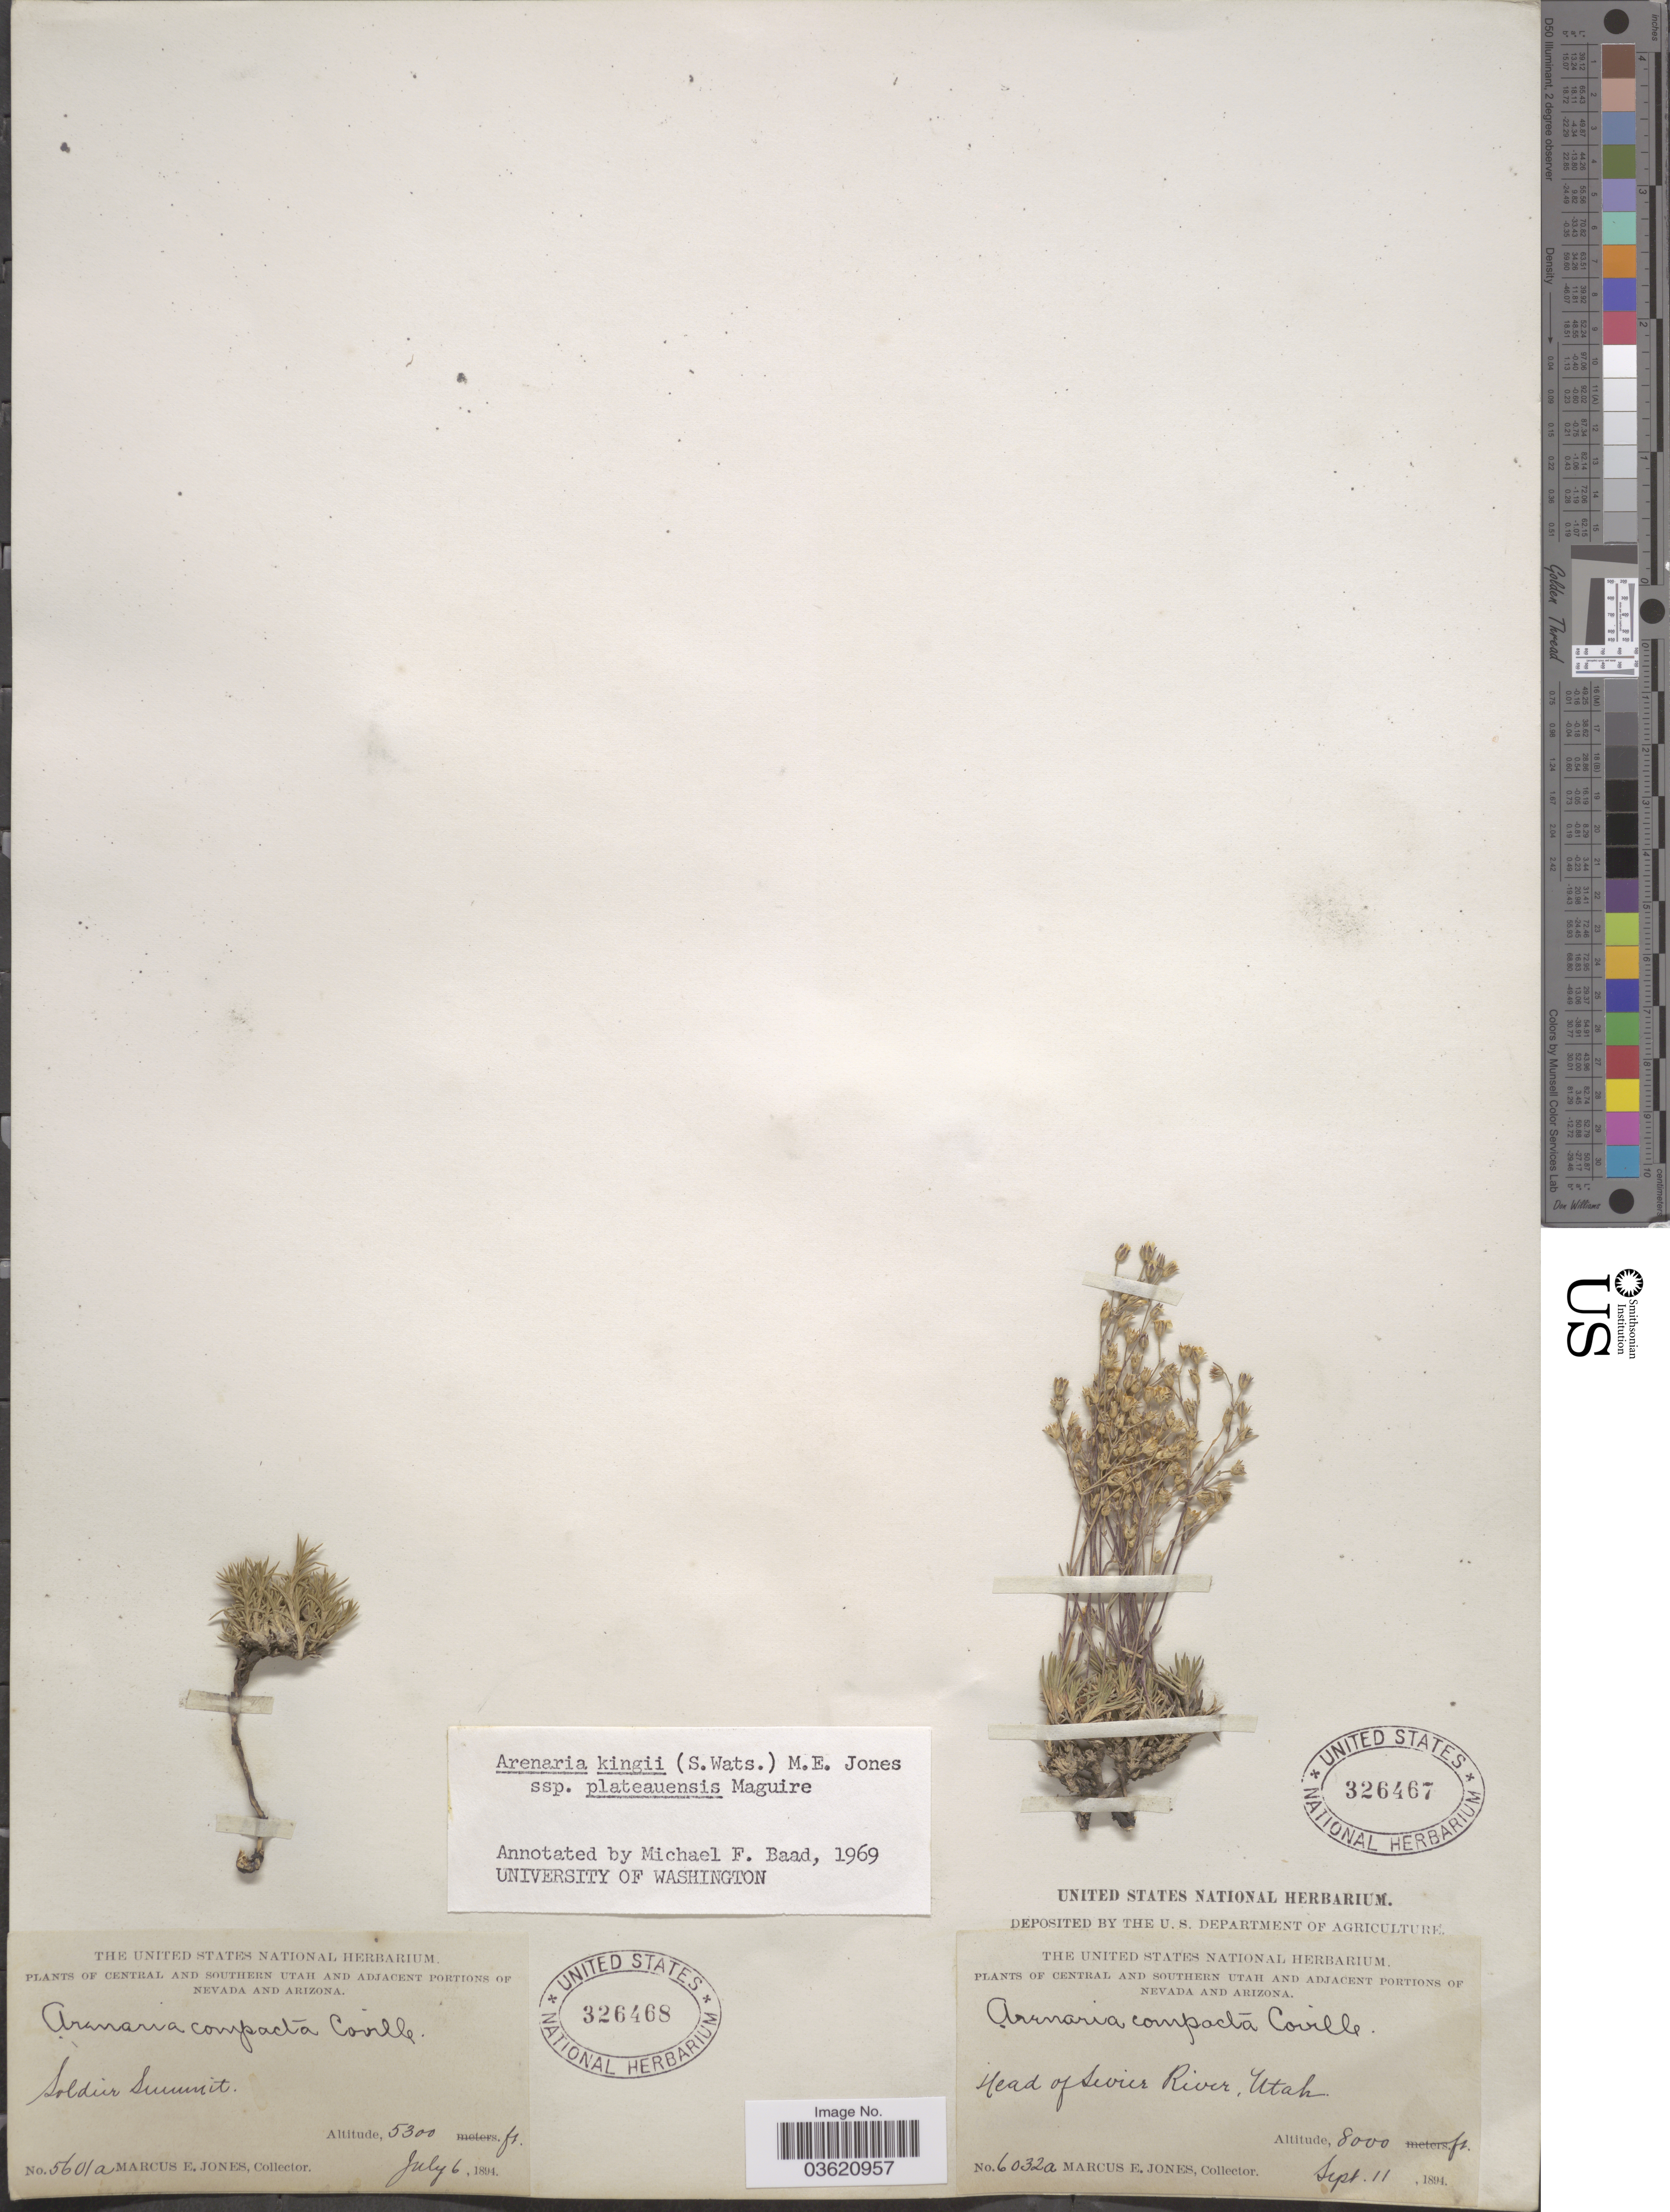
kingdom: Plantae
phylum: Tracheophyta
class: Magnoliopsida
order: Caryophyllales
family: Caryophyllaceae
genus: Eremogone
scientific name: Eremogone fendleri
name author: (A. Gray) Ikonn.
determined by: U.S. National Herbarium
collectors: M. E. Jones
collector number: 6032a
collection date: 1894-09-11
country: United States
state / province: Utah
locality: Central and southern Utah. Head of Sevier River.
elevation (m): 2438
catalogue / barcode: US 326467